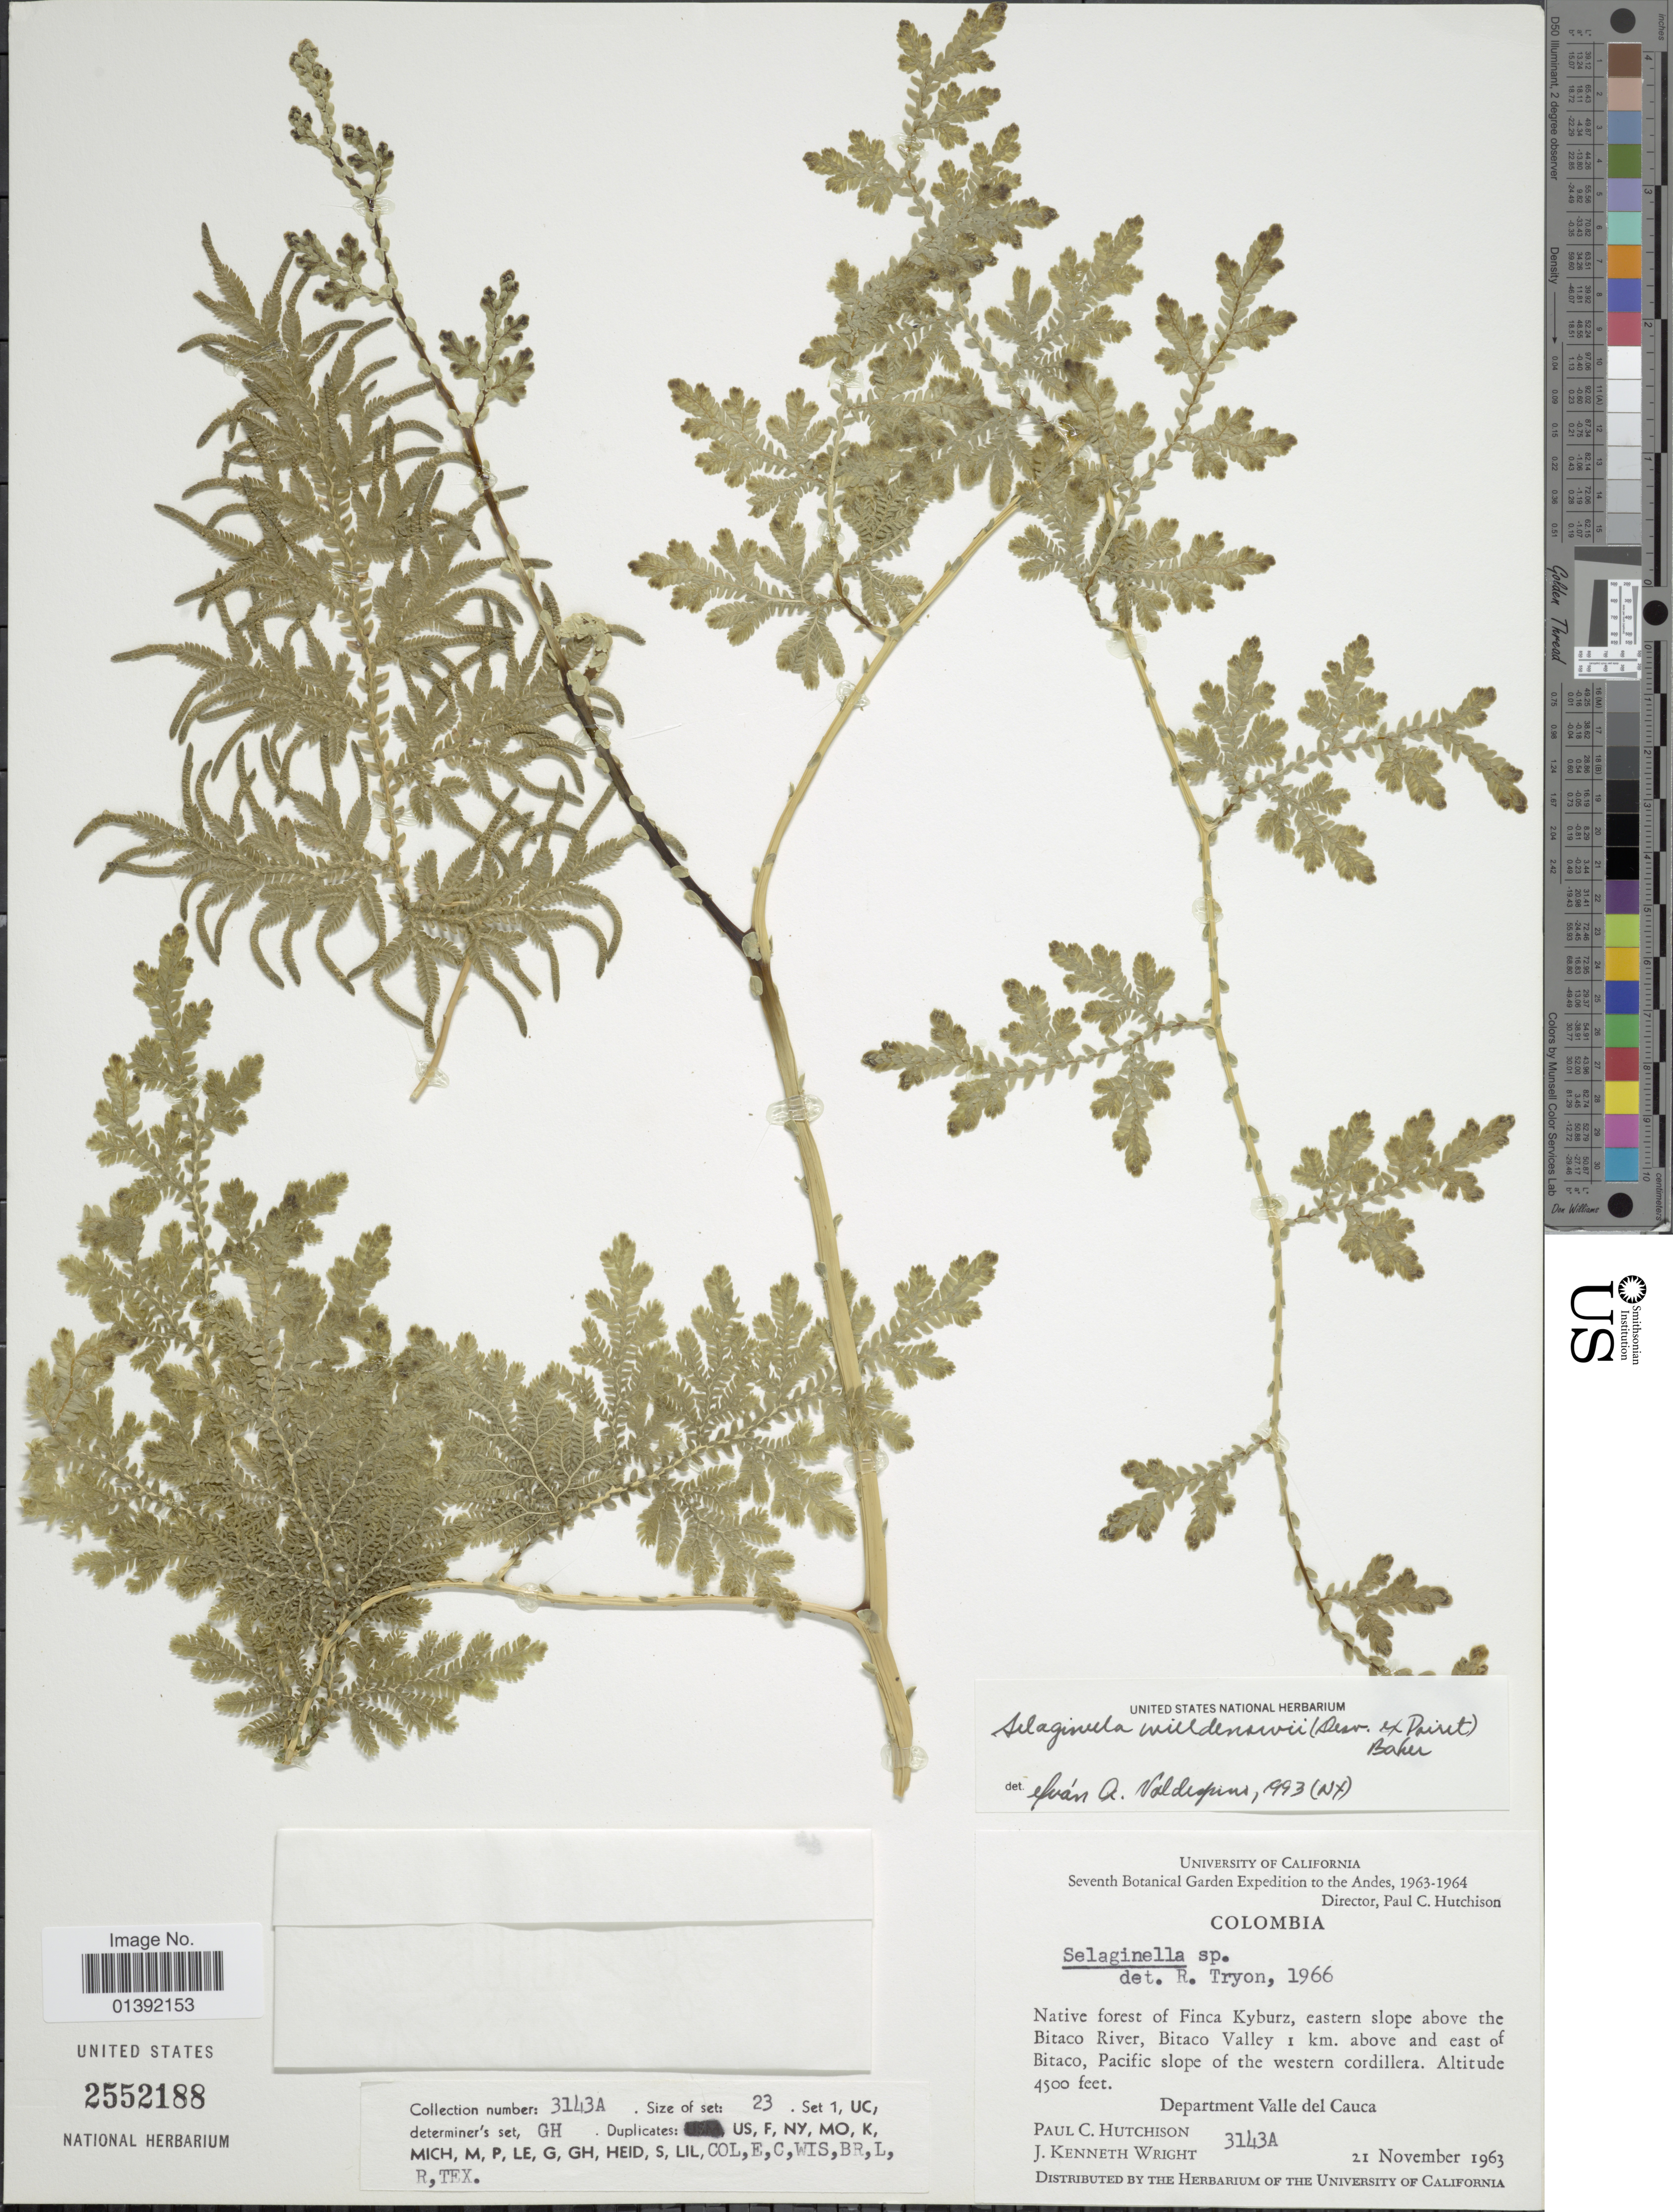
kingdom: Plantae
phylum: Tracheophyta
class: Lycopodiopsida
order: Selaginellales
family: Selaginellaceae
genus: Selaginella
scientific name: Selaginella willdenowii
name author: (Desv. ex Poir.) Baker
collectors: P. C. Hutchison & J. K. Wright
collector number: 3143A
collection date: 1963-11-21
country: Colombia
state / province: Valle del Cauca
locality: Native forest of Finca Kyburz, eastern slope above the Bitaco River, Bitaco Valley 1 km above and east of Bitaco, Pacific slope of western cordillera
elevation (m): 1372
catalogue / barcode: US 2552188